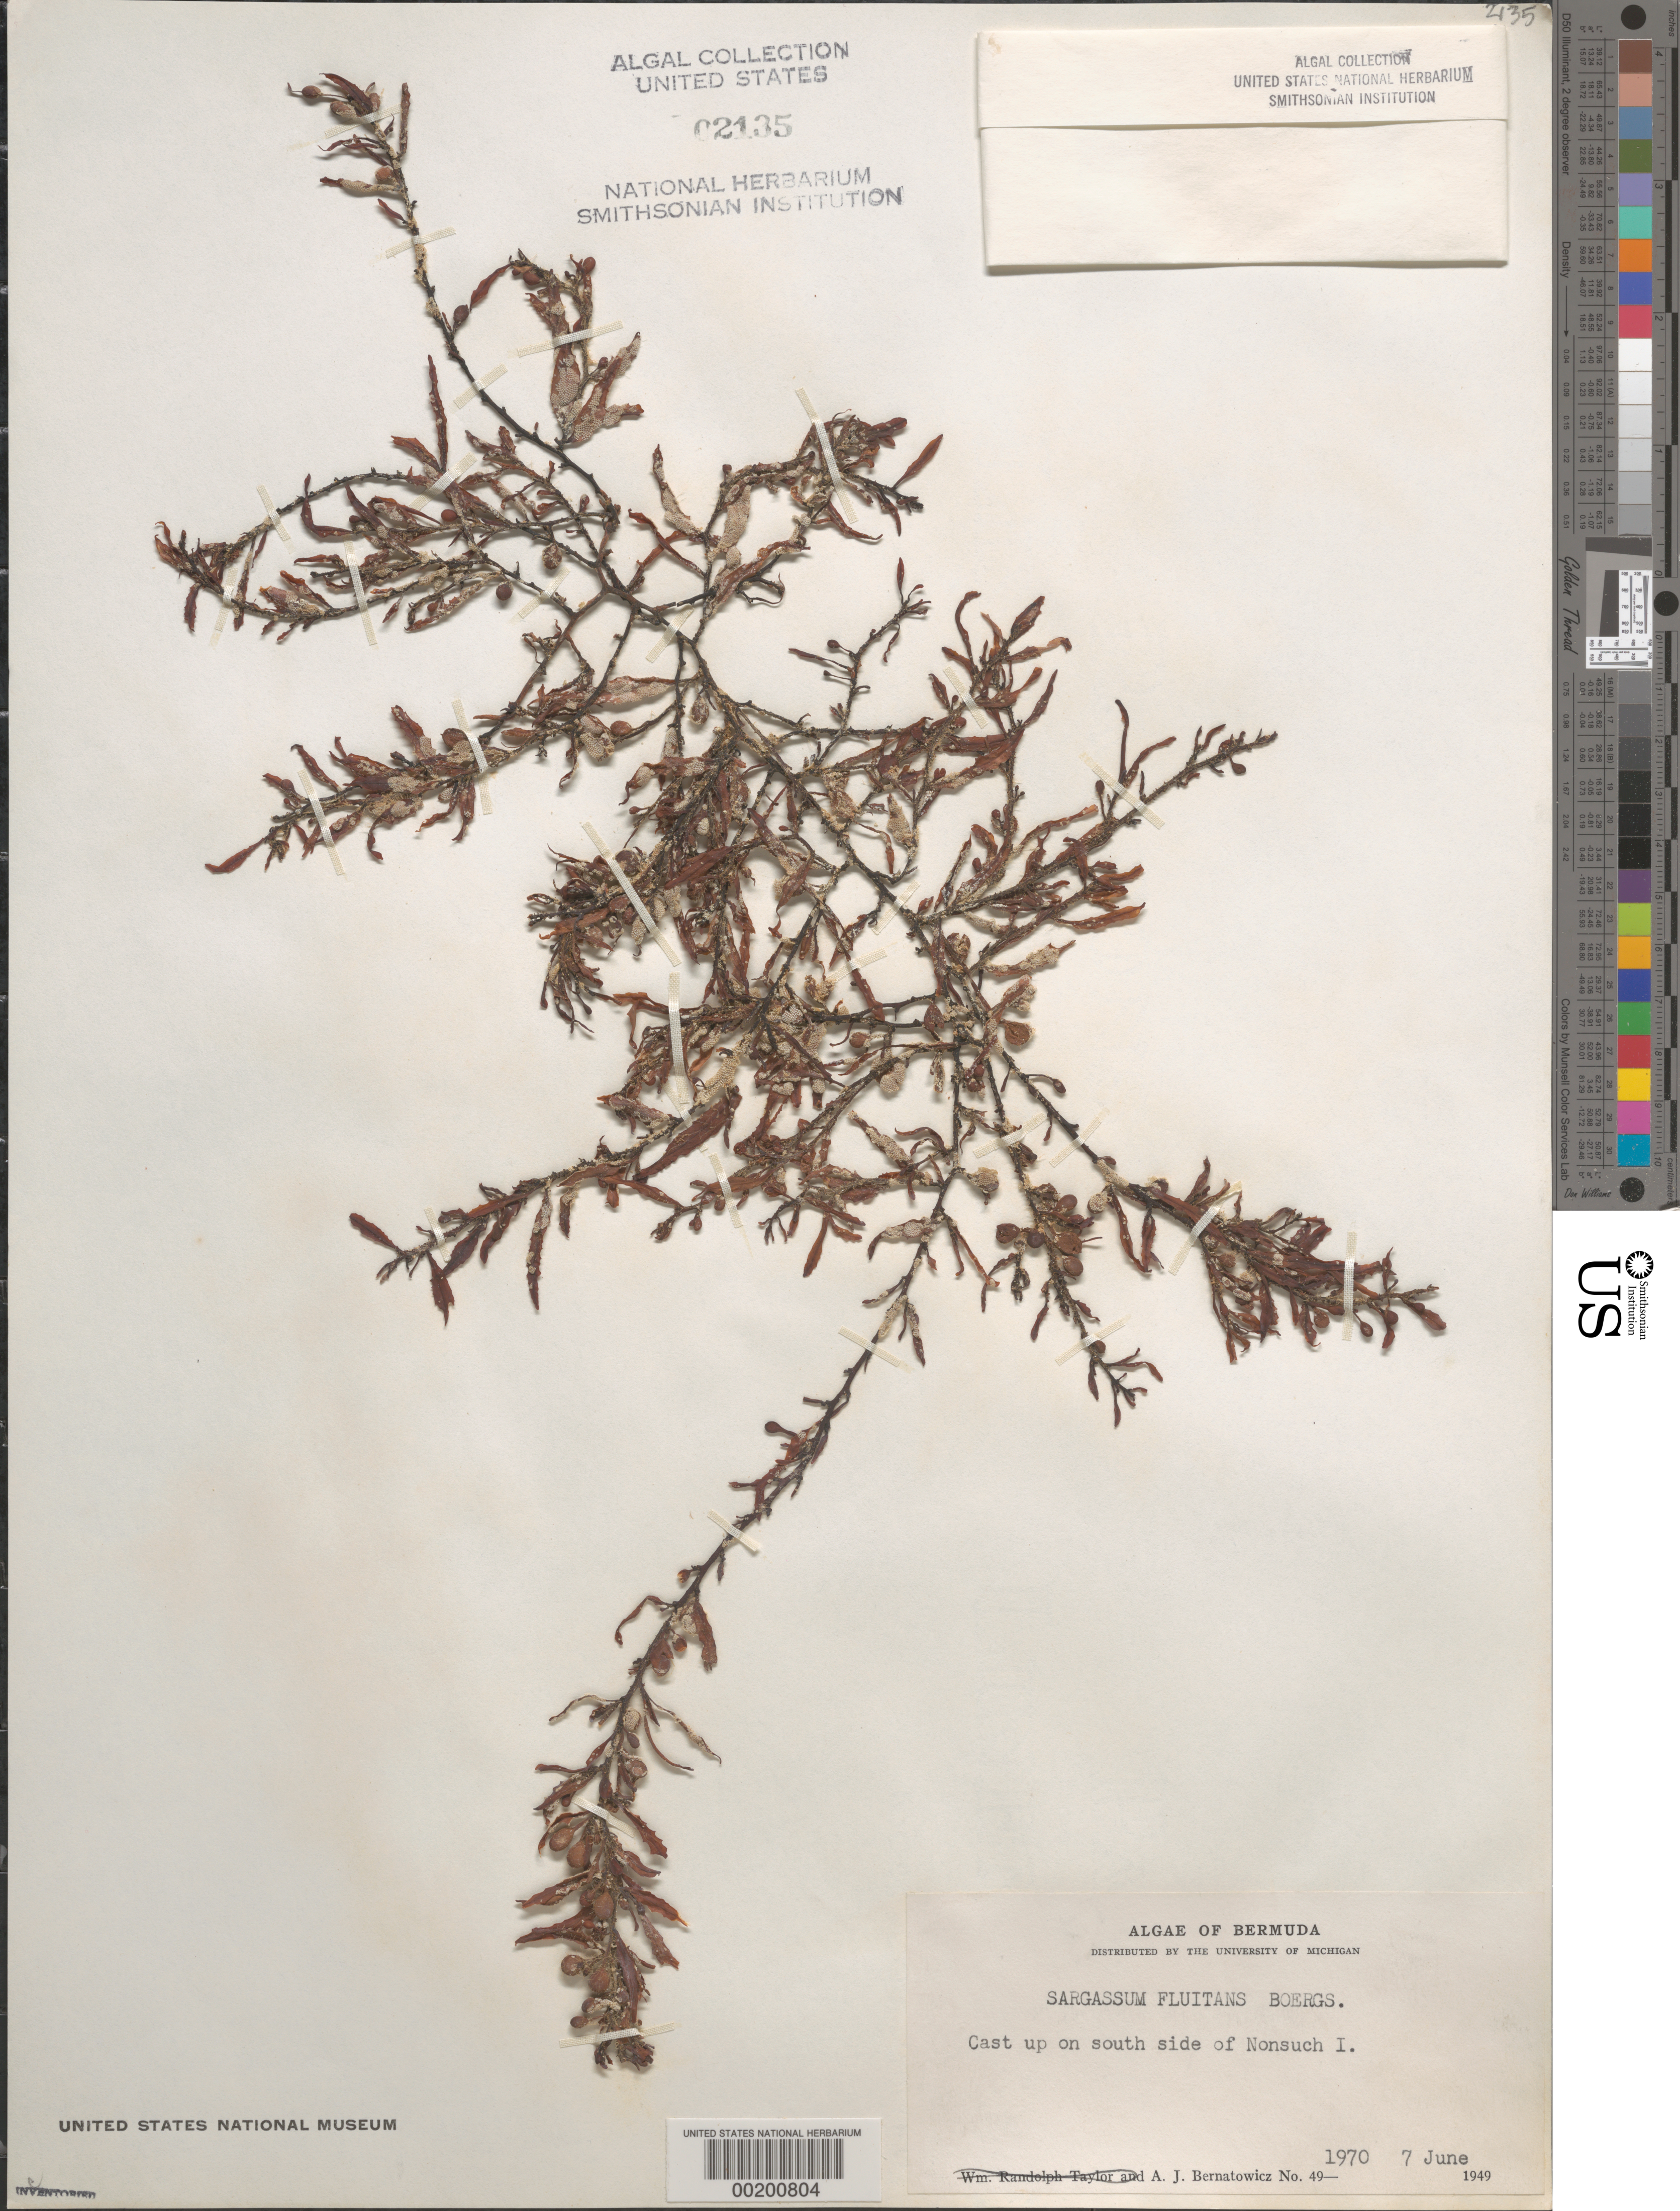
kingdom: Chromista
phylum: Ochrophyta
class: Phaeophyceae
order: Fucales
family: Sargassaceae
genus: Sargassum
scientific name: Sargassum fluitans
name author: (Børgesen) Børgesen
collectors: A. Bernatowicz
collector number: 49-1970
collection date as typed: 07 Jun 1949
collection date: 1949-06-07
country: Bermuda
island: Nonsuch Island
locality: South side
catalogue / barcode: US 2135